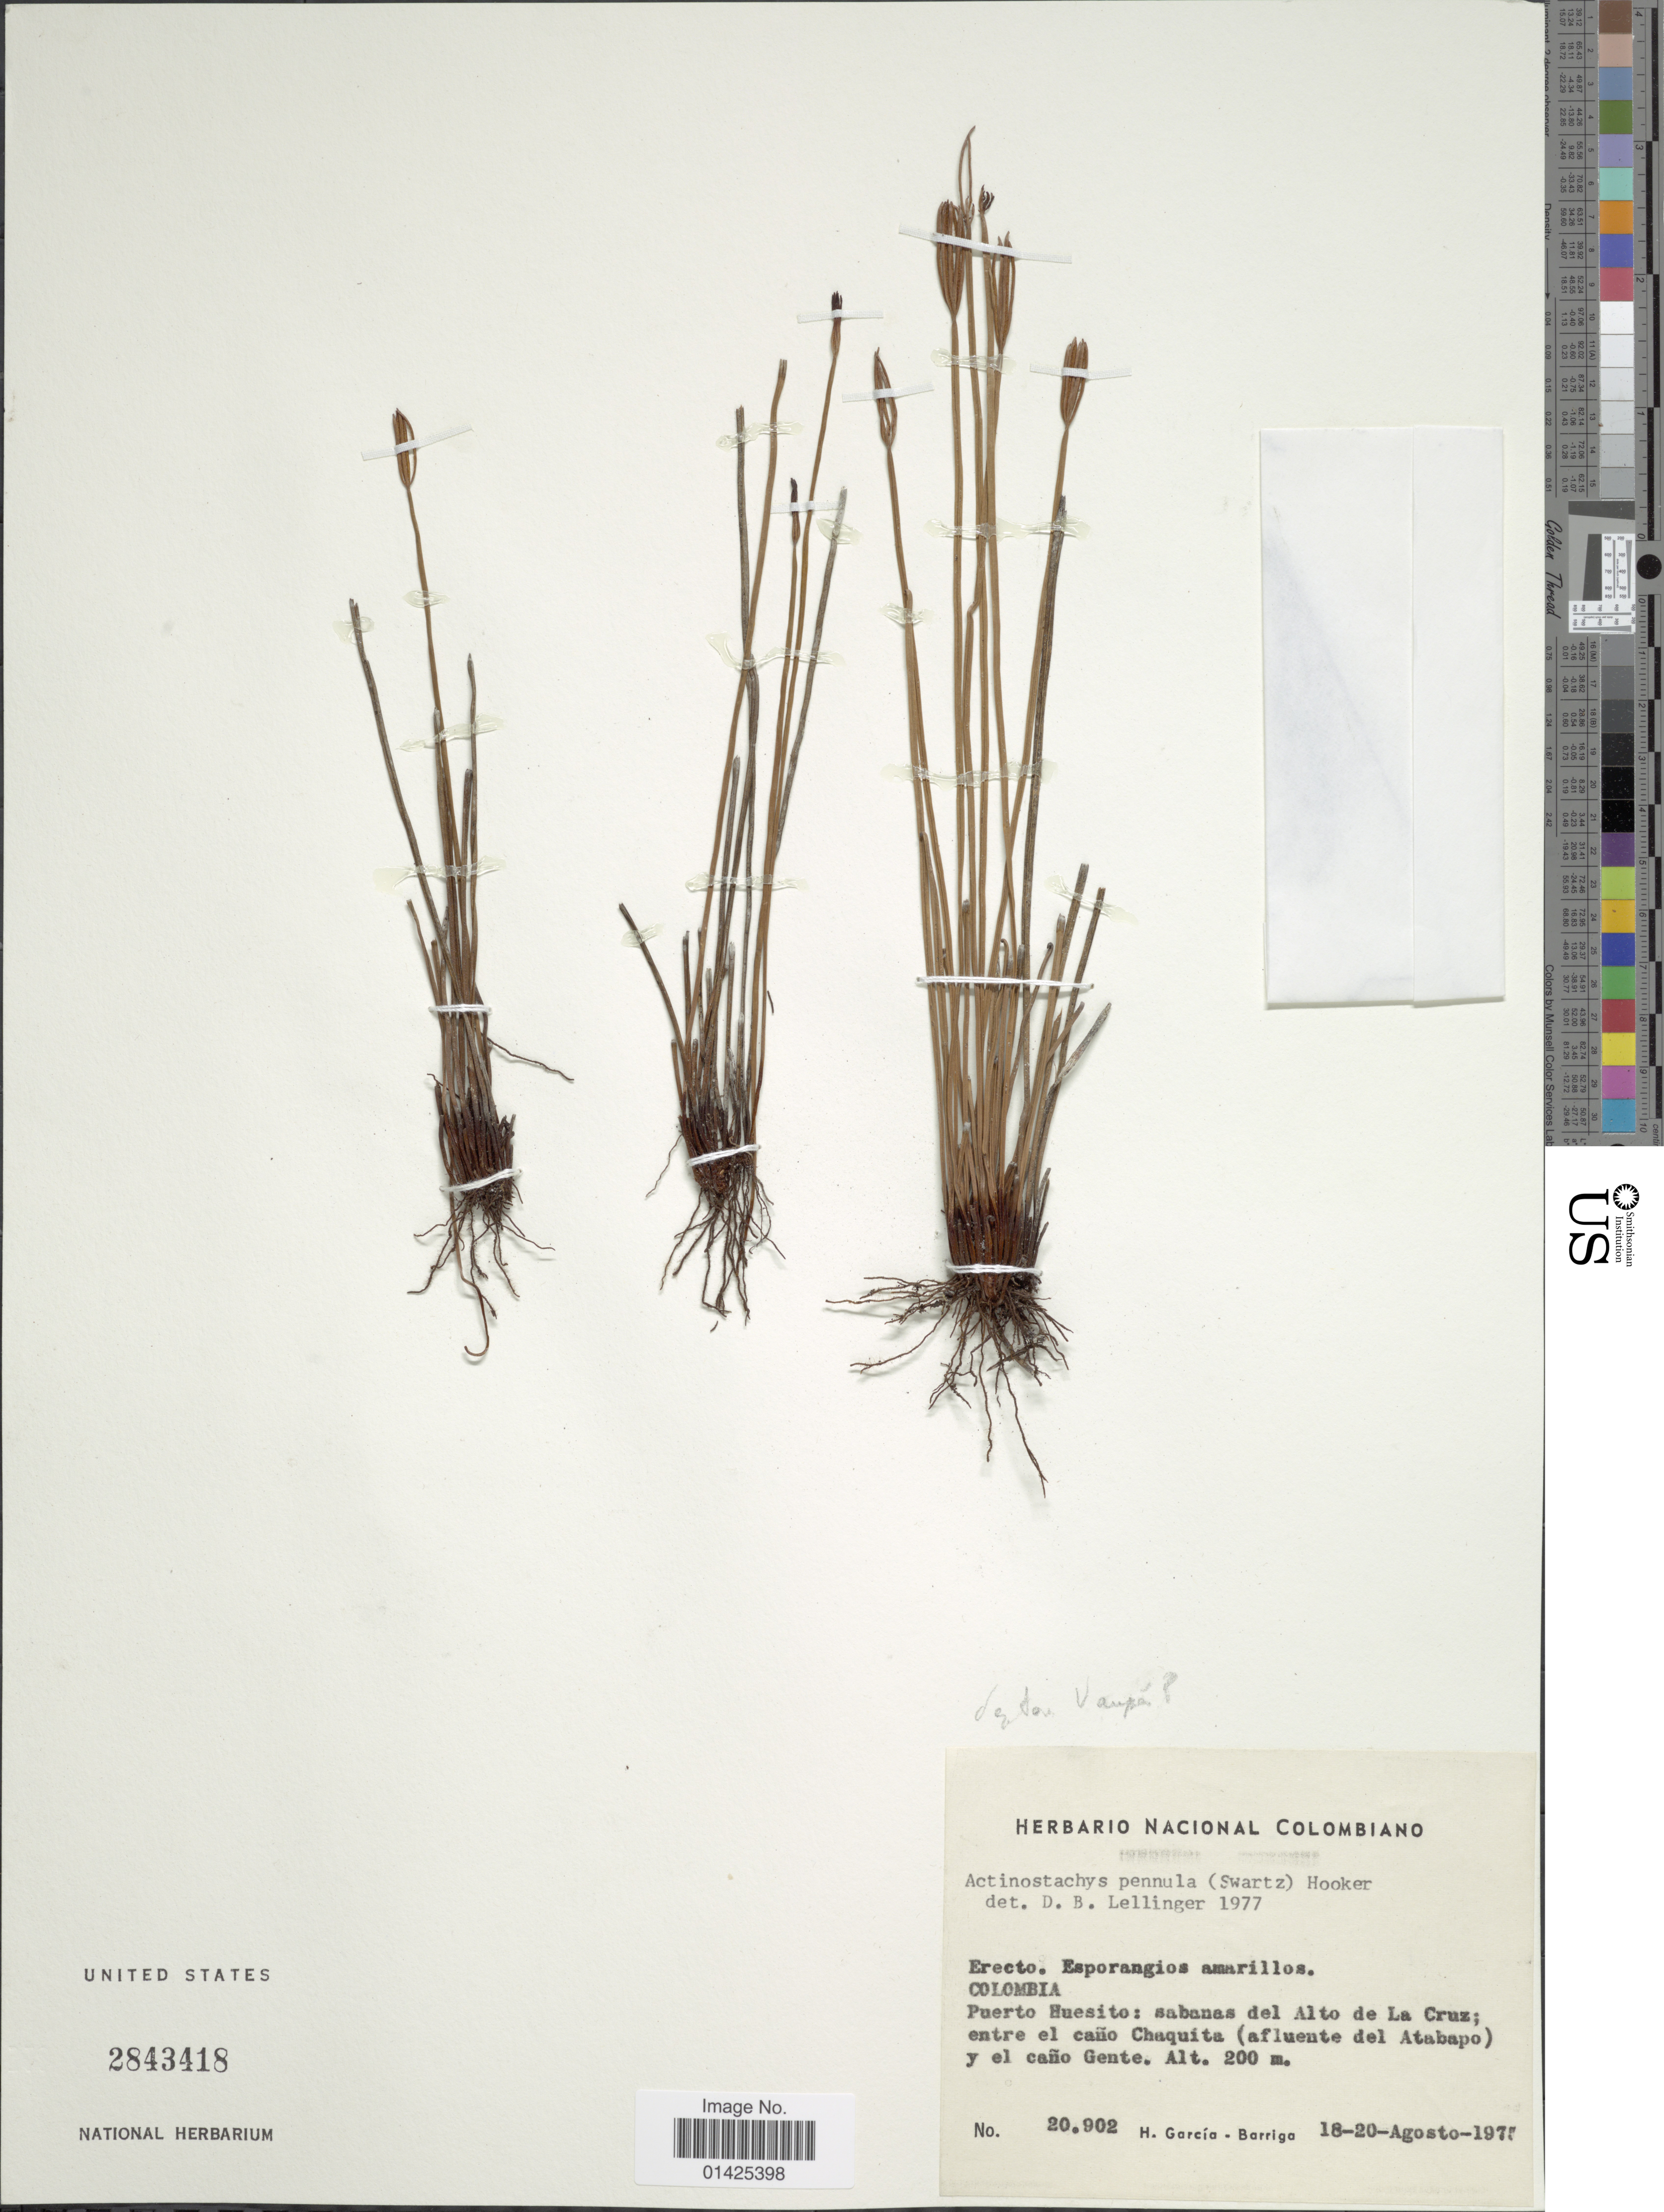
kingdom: Plantae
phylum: Tracheophyta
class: Polypodiopsida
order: Schizaeales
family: Schizaeaceae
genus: Actinostachys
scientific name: Actinostachys pennula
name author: (Sw.) Hook.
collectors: H. García Barriga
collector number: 20.902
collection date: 1977-08-18/1977-08-20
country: Colombia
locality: Puerto Huesito: sabanas del Alto de La Cruz.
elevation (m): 200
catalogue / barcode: US 2843418